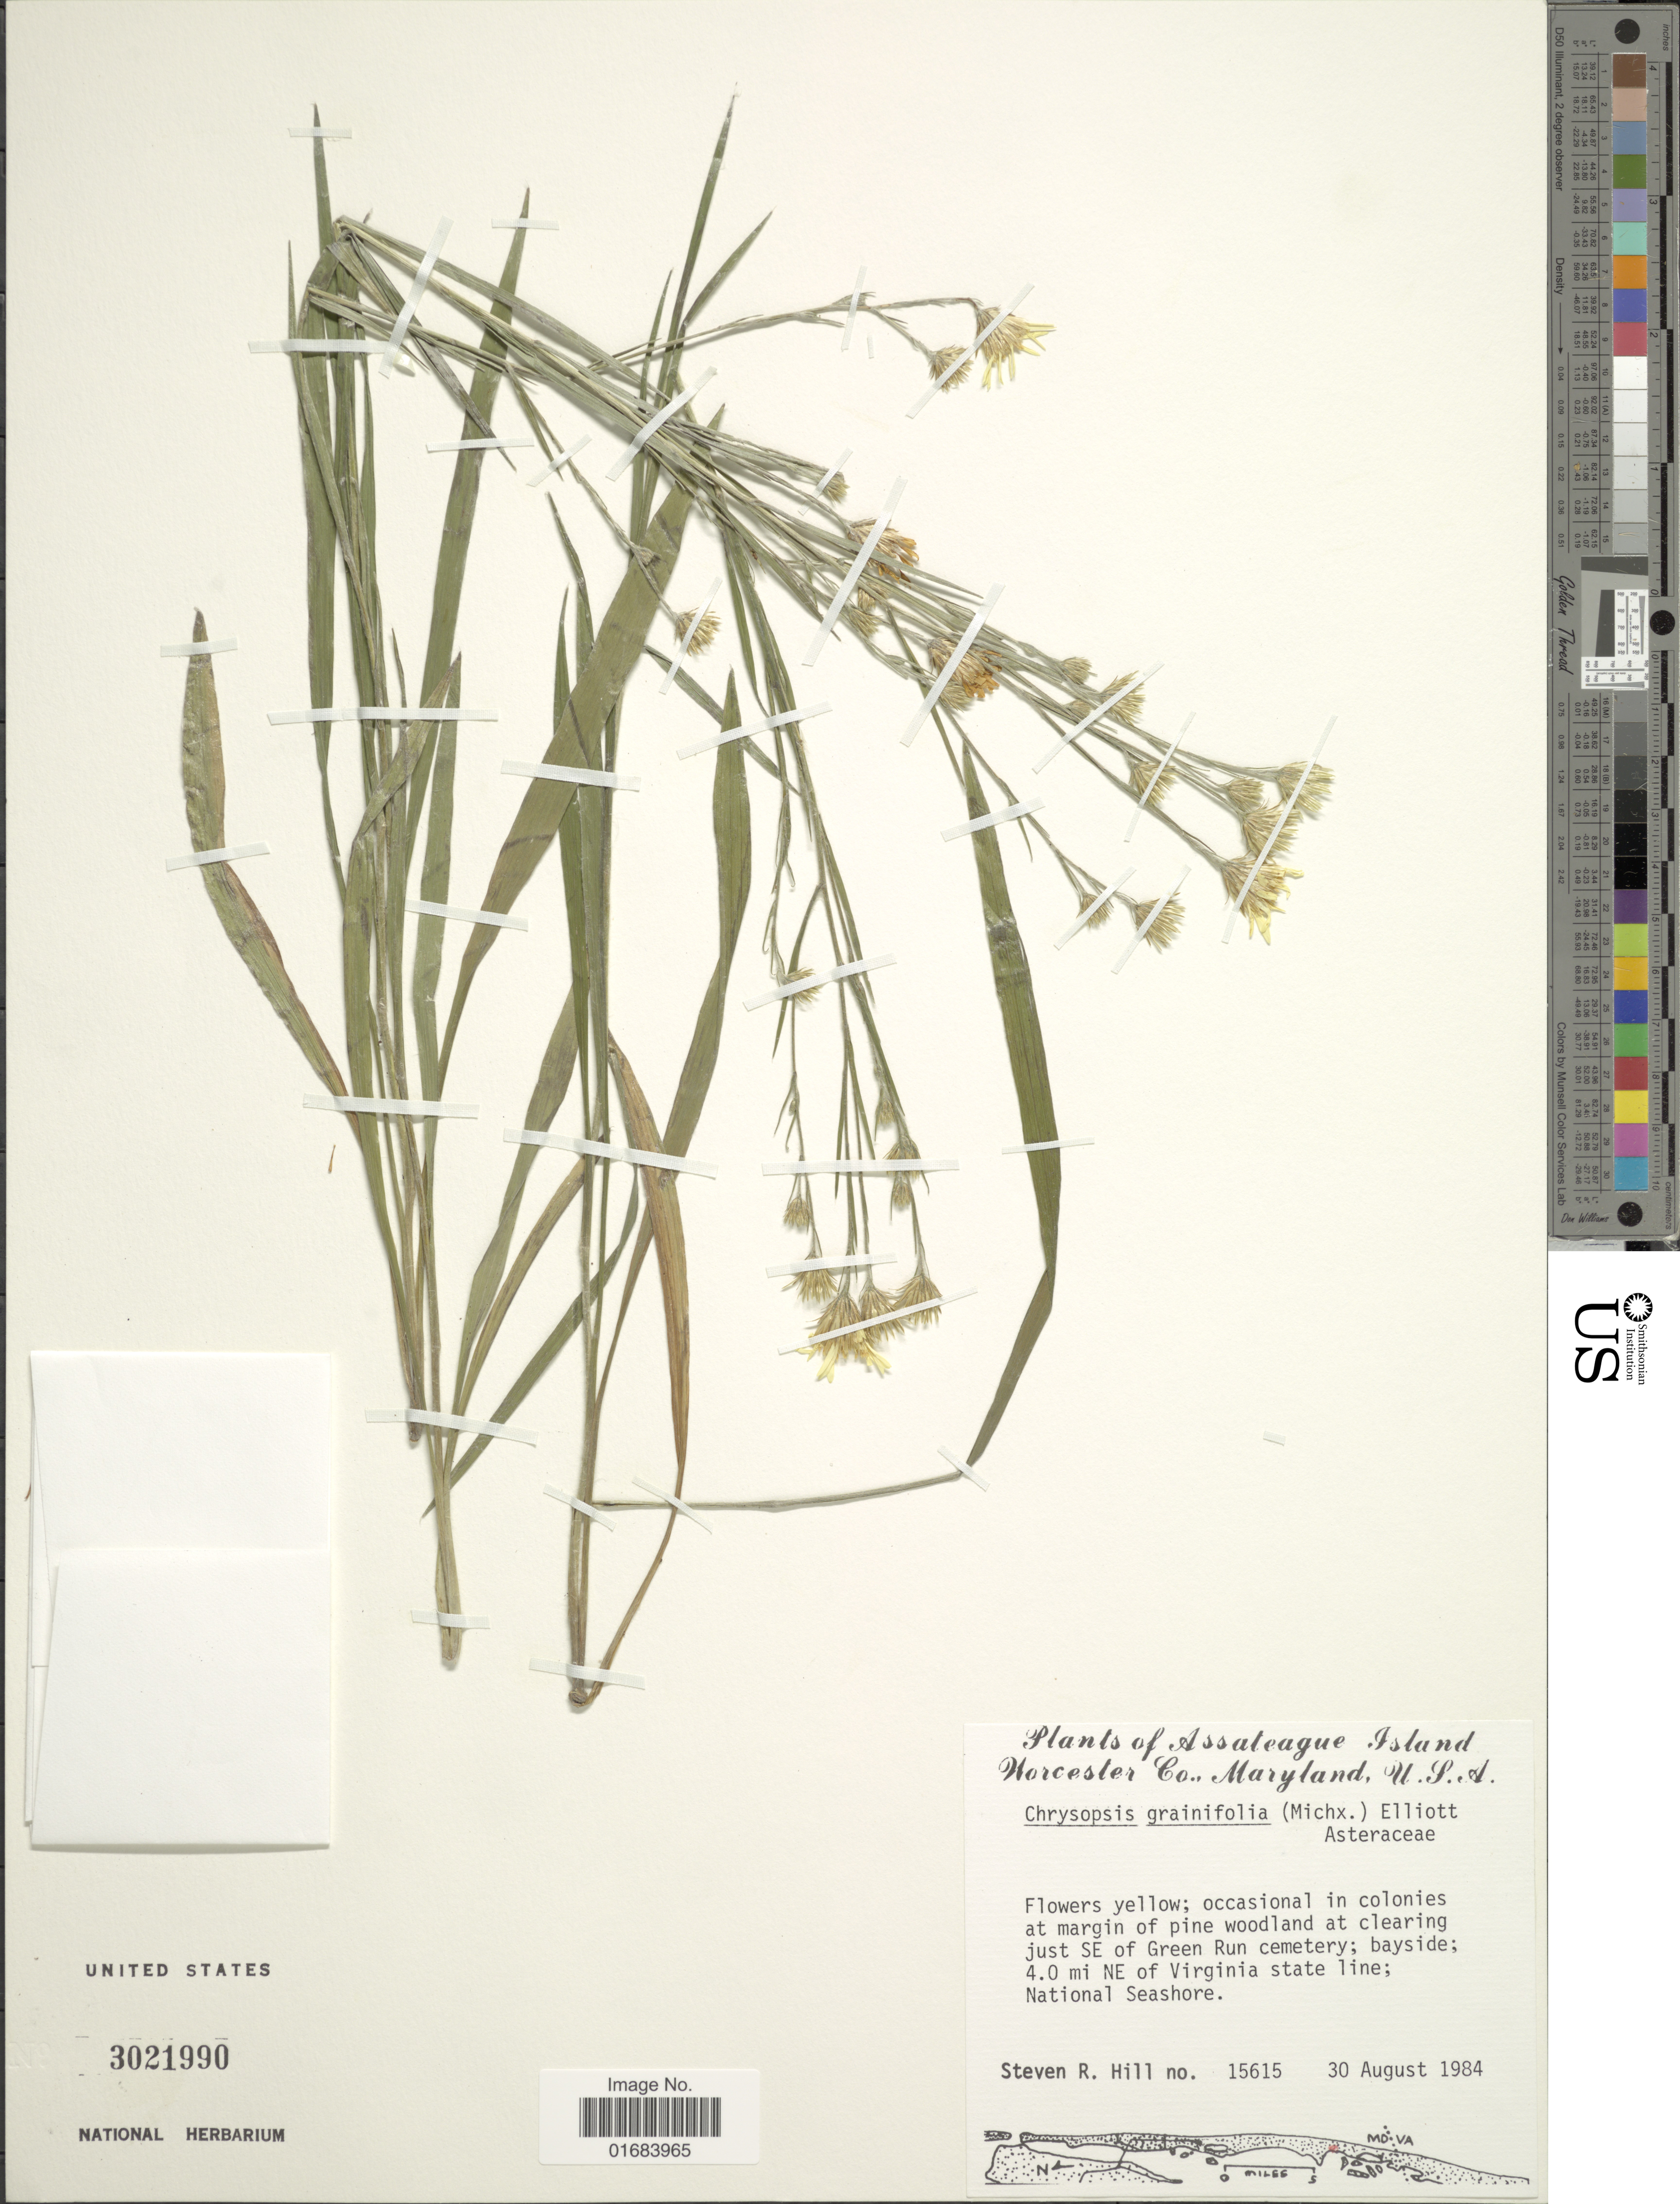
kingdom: Plantae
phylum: Tracheophyta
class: Magnoliopsida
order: Asterales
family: Asteraceae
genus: Pityopsis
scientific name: Pityopsis graminifolia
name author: (Michx.) Nutt.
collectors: S. R. Hill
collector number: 15615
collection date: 1984-08-30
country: United States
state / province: Maryland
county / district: Worcester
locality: Assateague, Island Worcester Co., just SE of Green Run cemetery; bayside; 4.0 mi NE of Virginia state line; National Seashore.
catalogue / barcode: US 3021990